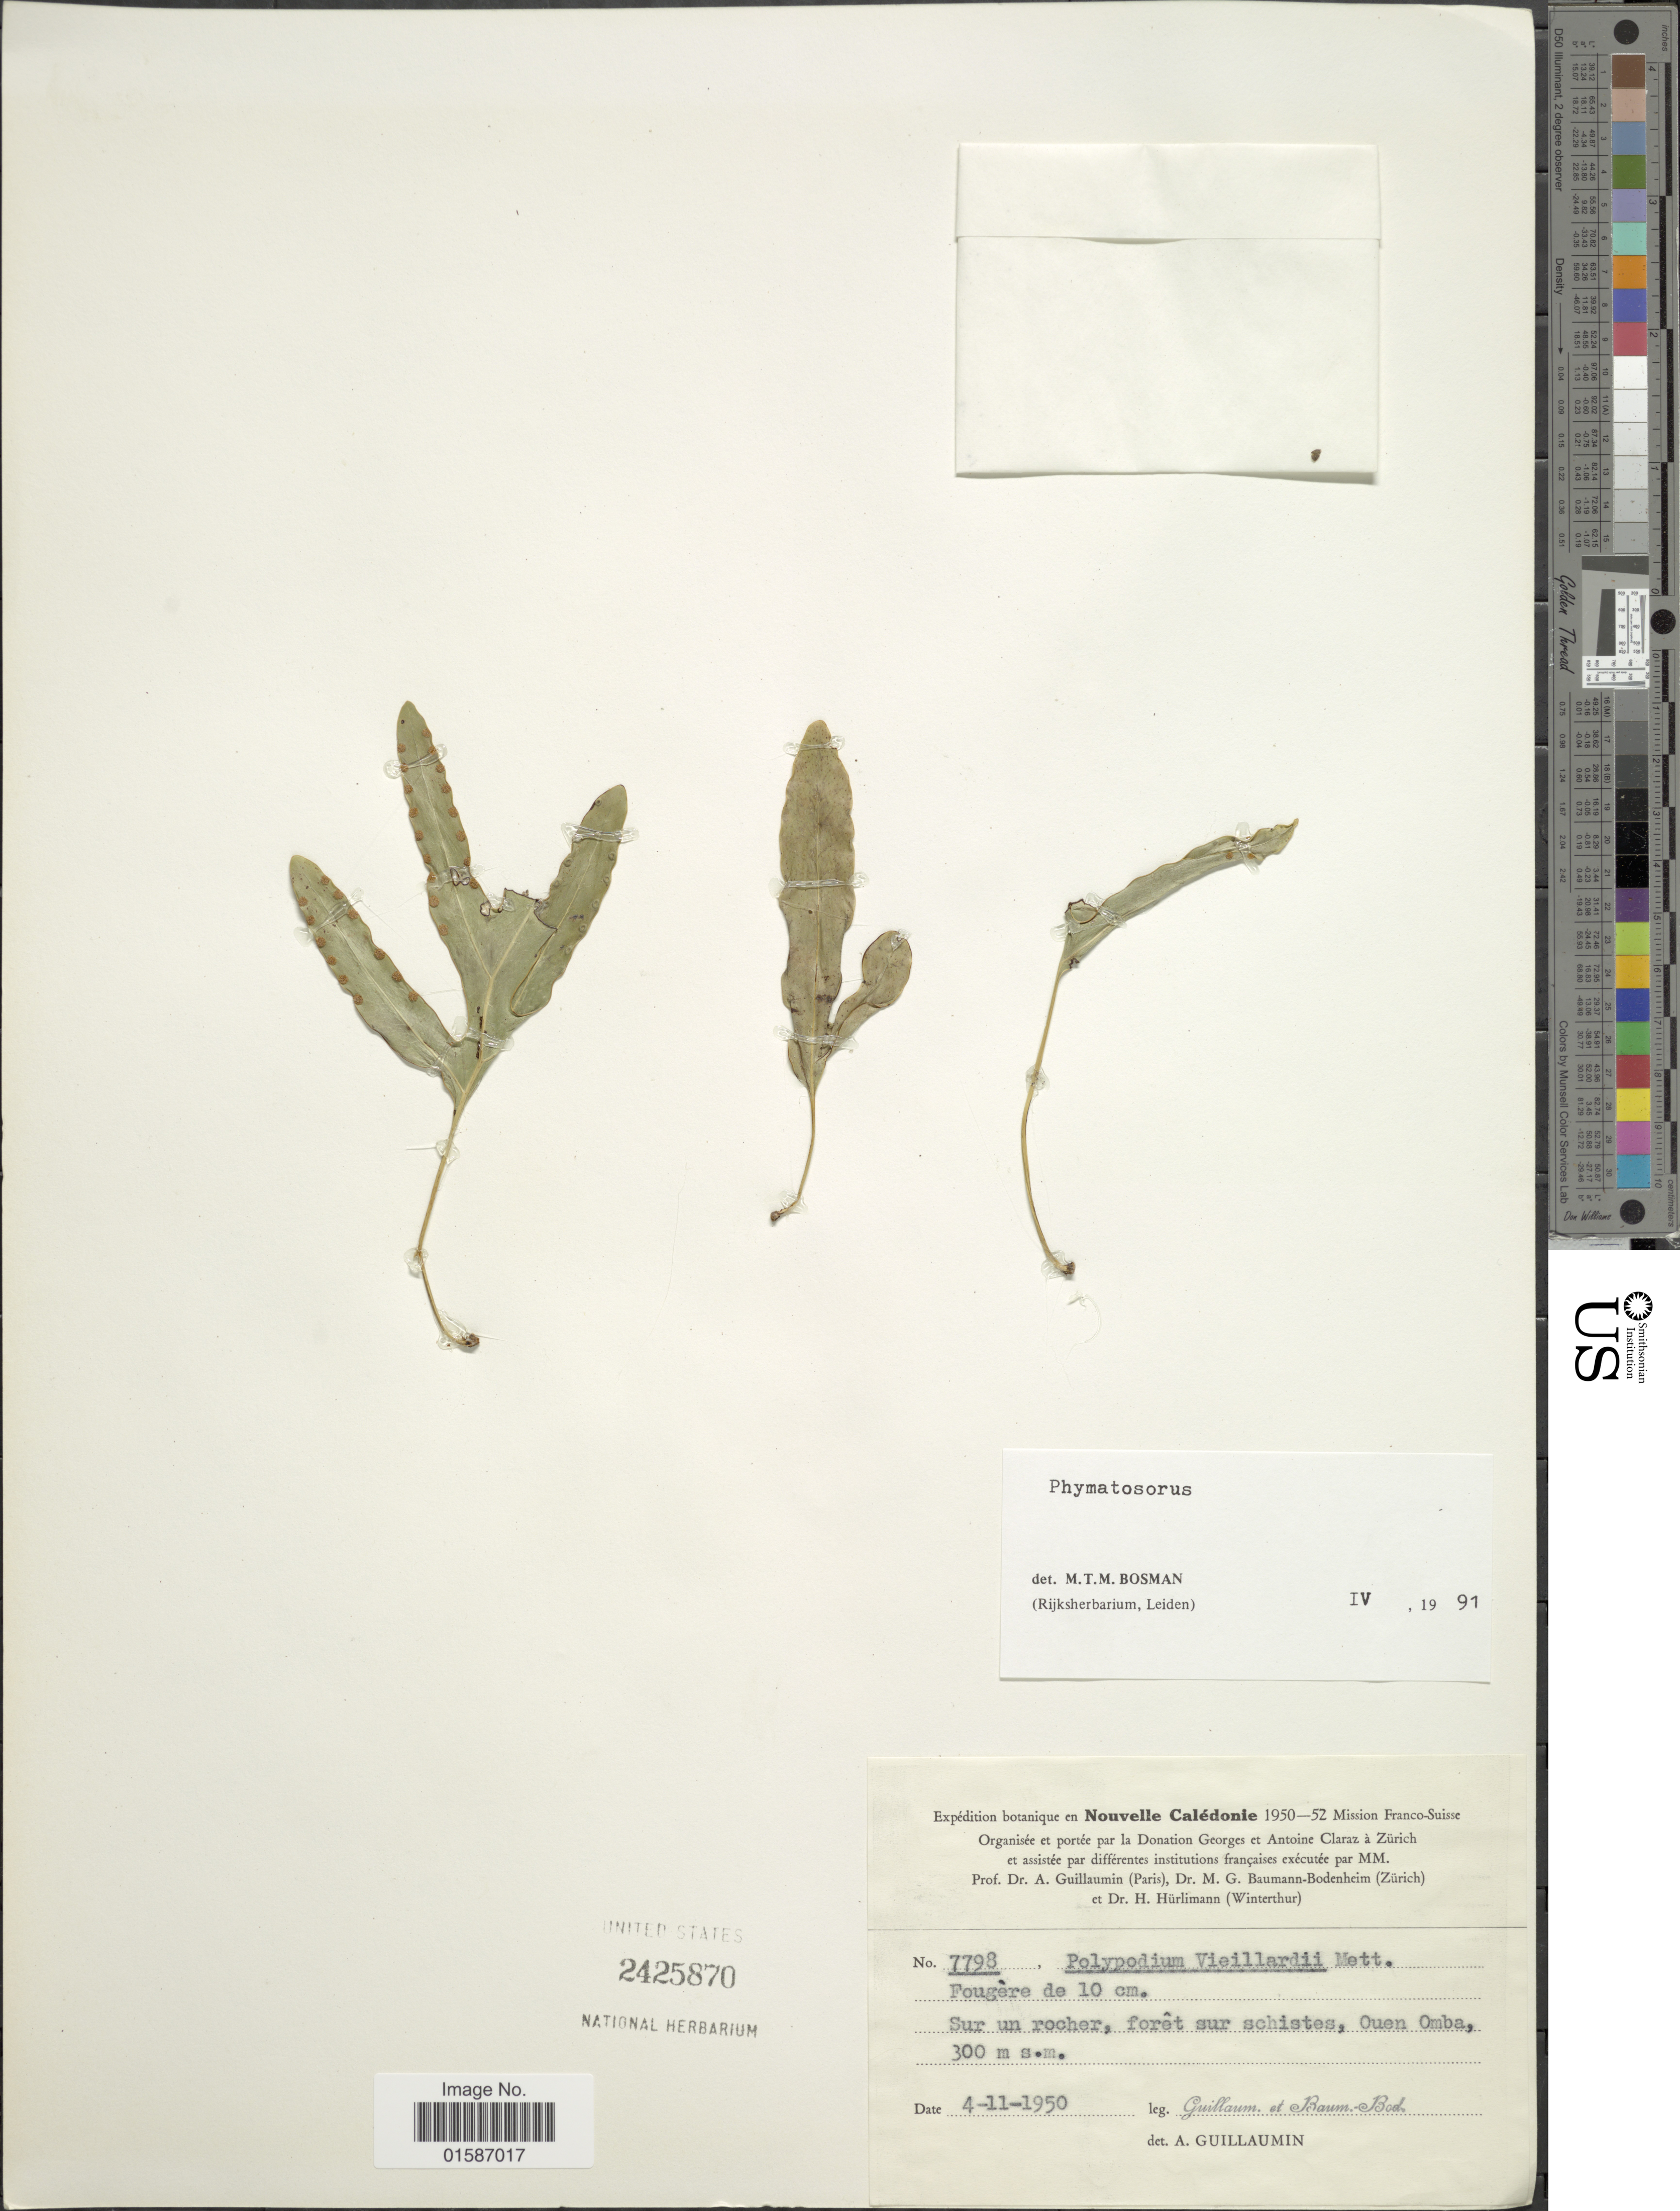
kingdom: Plantae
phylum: Tracheophyta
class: Polypodiopsida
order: Polypodiales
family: Polypodiaceae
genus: Microsorum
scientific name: Microsorum vieillardii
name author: (Mett.) Copel.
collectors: A. Guillaumin & M. G. Baumann-Bodenheim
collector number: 7798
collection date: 1950-11-04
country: New Caledonia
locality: Sor un rochers, forêt sur schistes, Ouen Omba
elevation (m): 300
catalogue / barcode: US 2425870